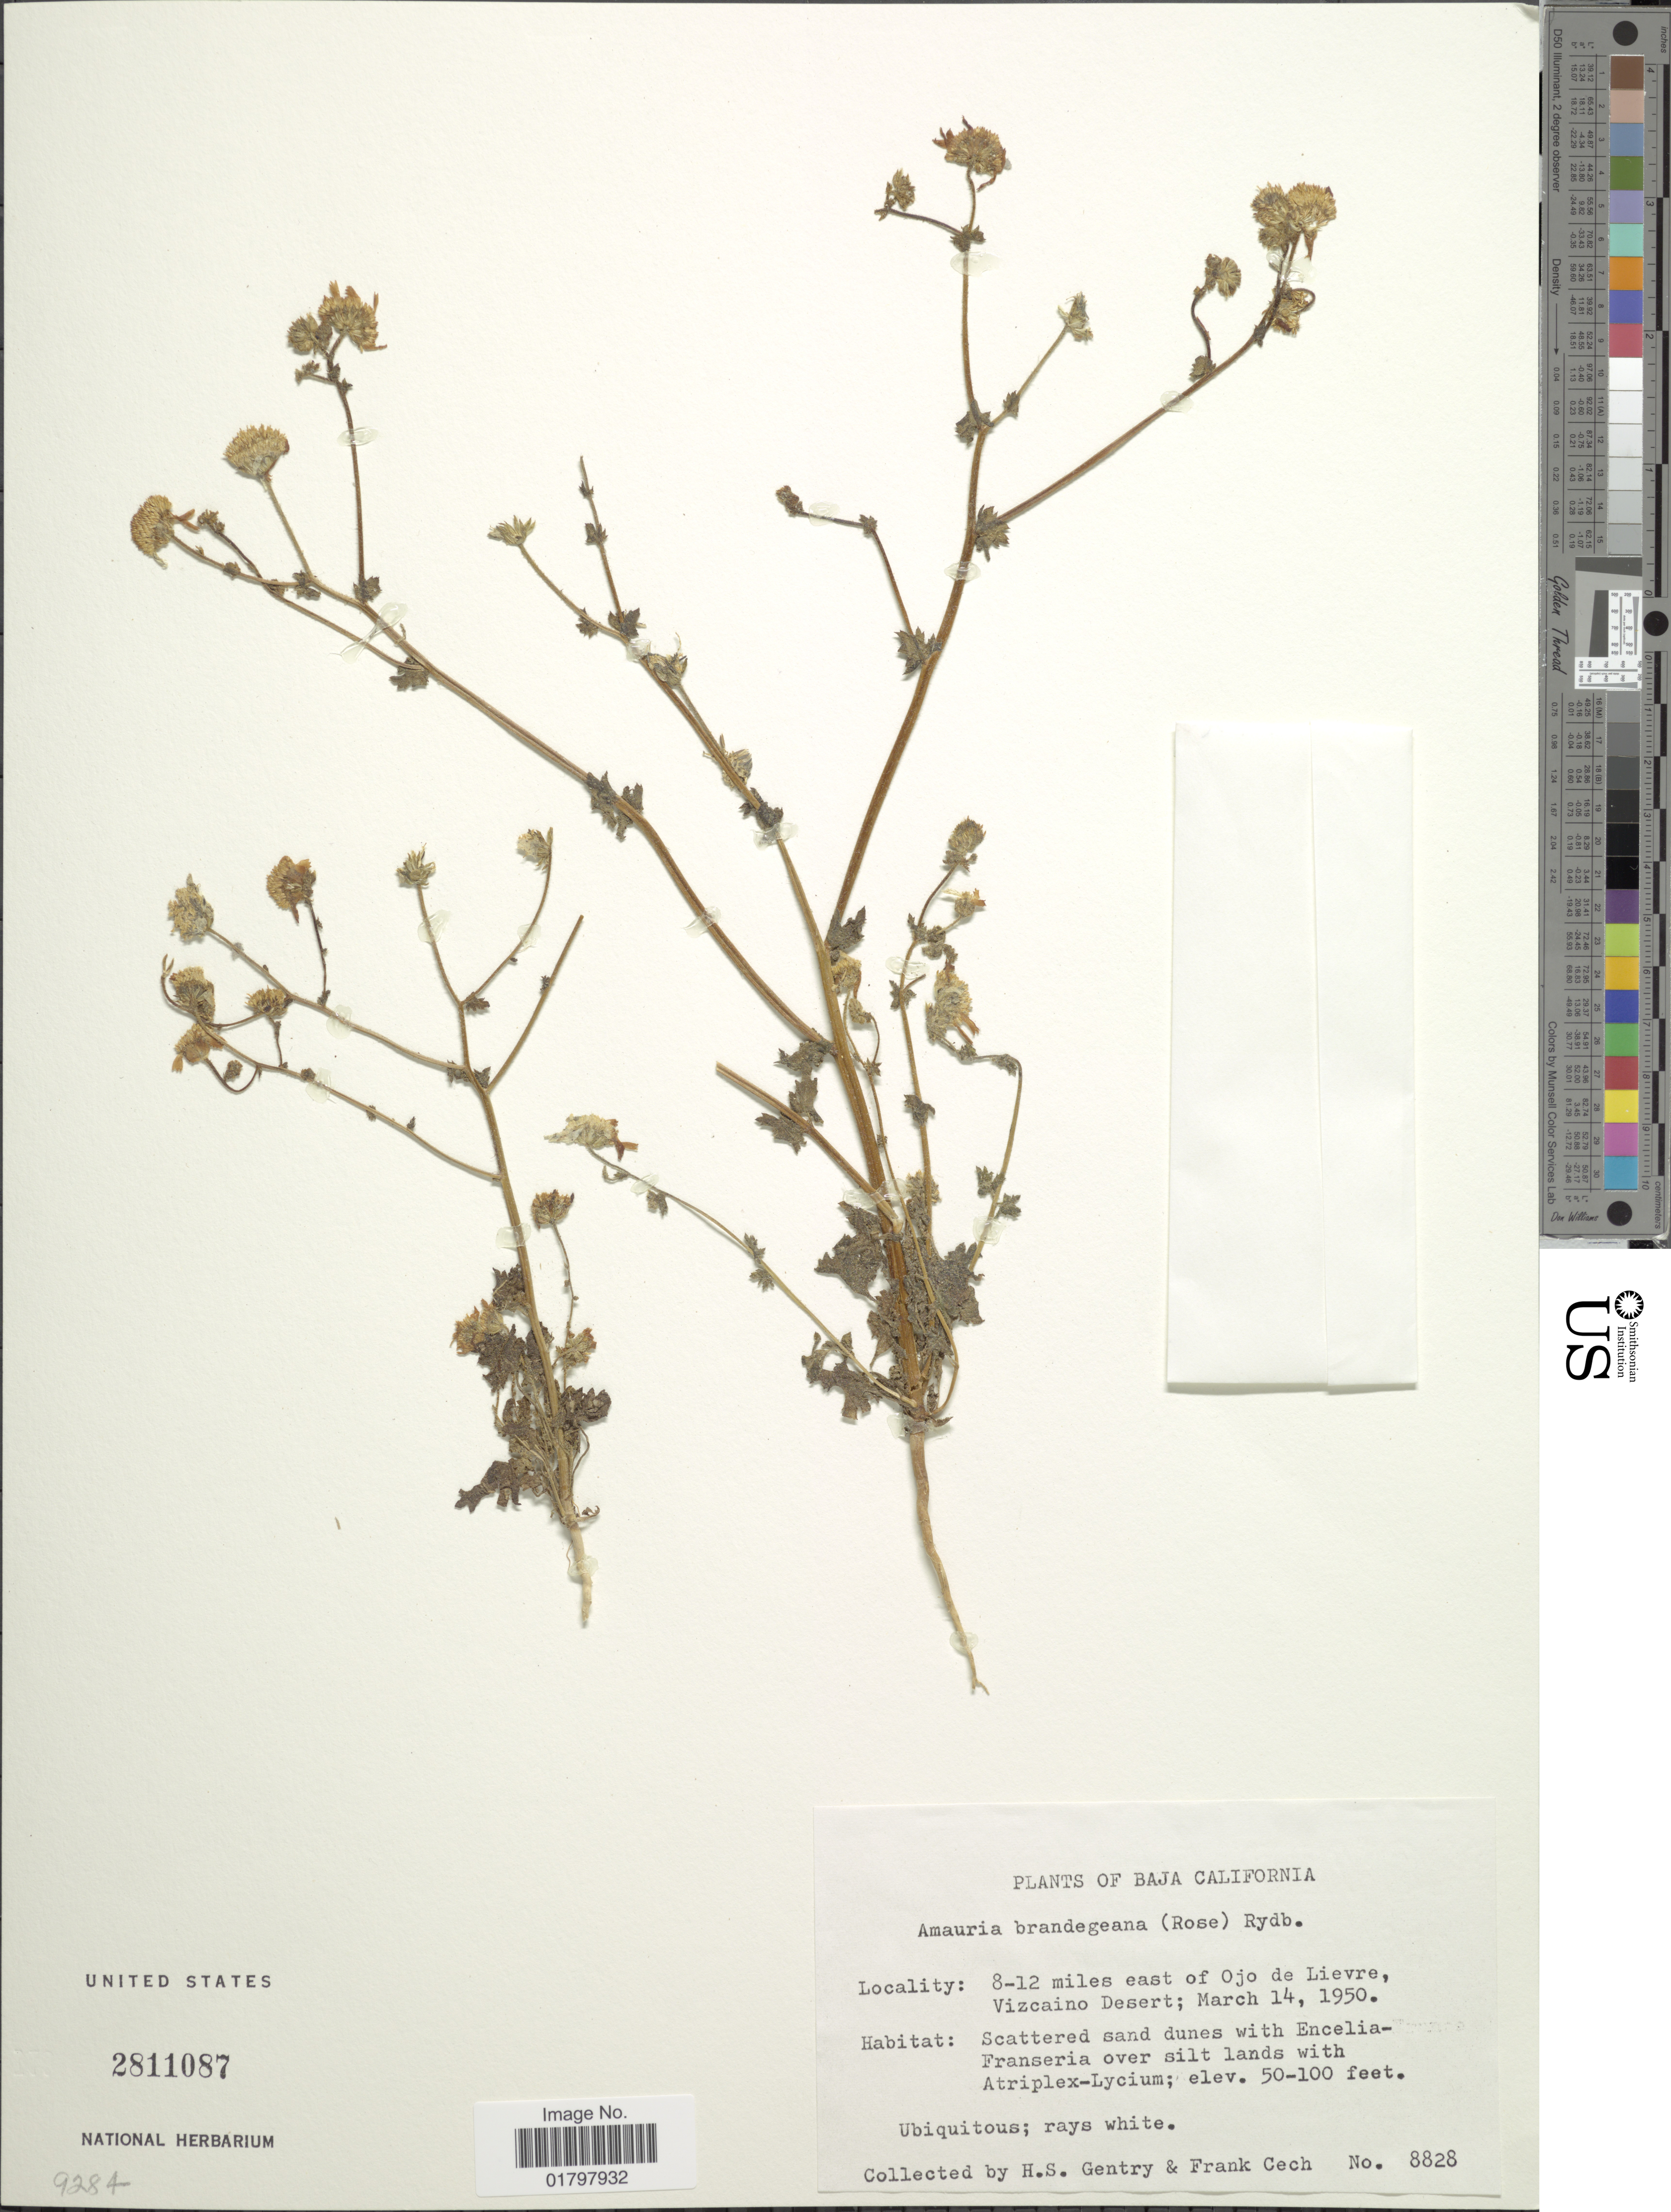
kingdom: Plantae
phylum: Tracheophyta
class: Magnoliopsida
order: Asterales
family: Asteraceae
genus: Amauria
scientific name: Amauria brandegeana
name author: (Rose) Rydb.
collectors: H. S. Gentry & F. Cech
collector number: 8828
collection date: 1950-03-14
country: Mexico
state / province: Baja California Sur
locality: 8-12 miles east of Ojo de Lievre, Vizcaino Desert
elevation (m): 15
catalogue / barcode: US 2811087